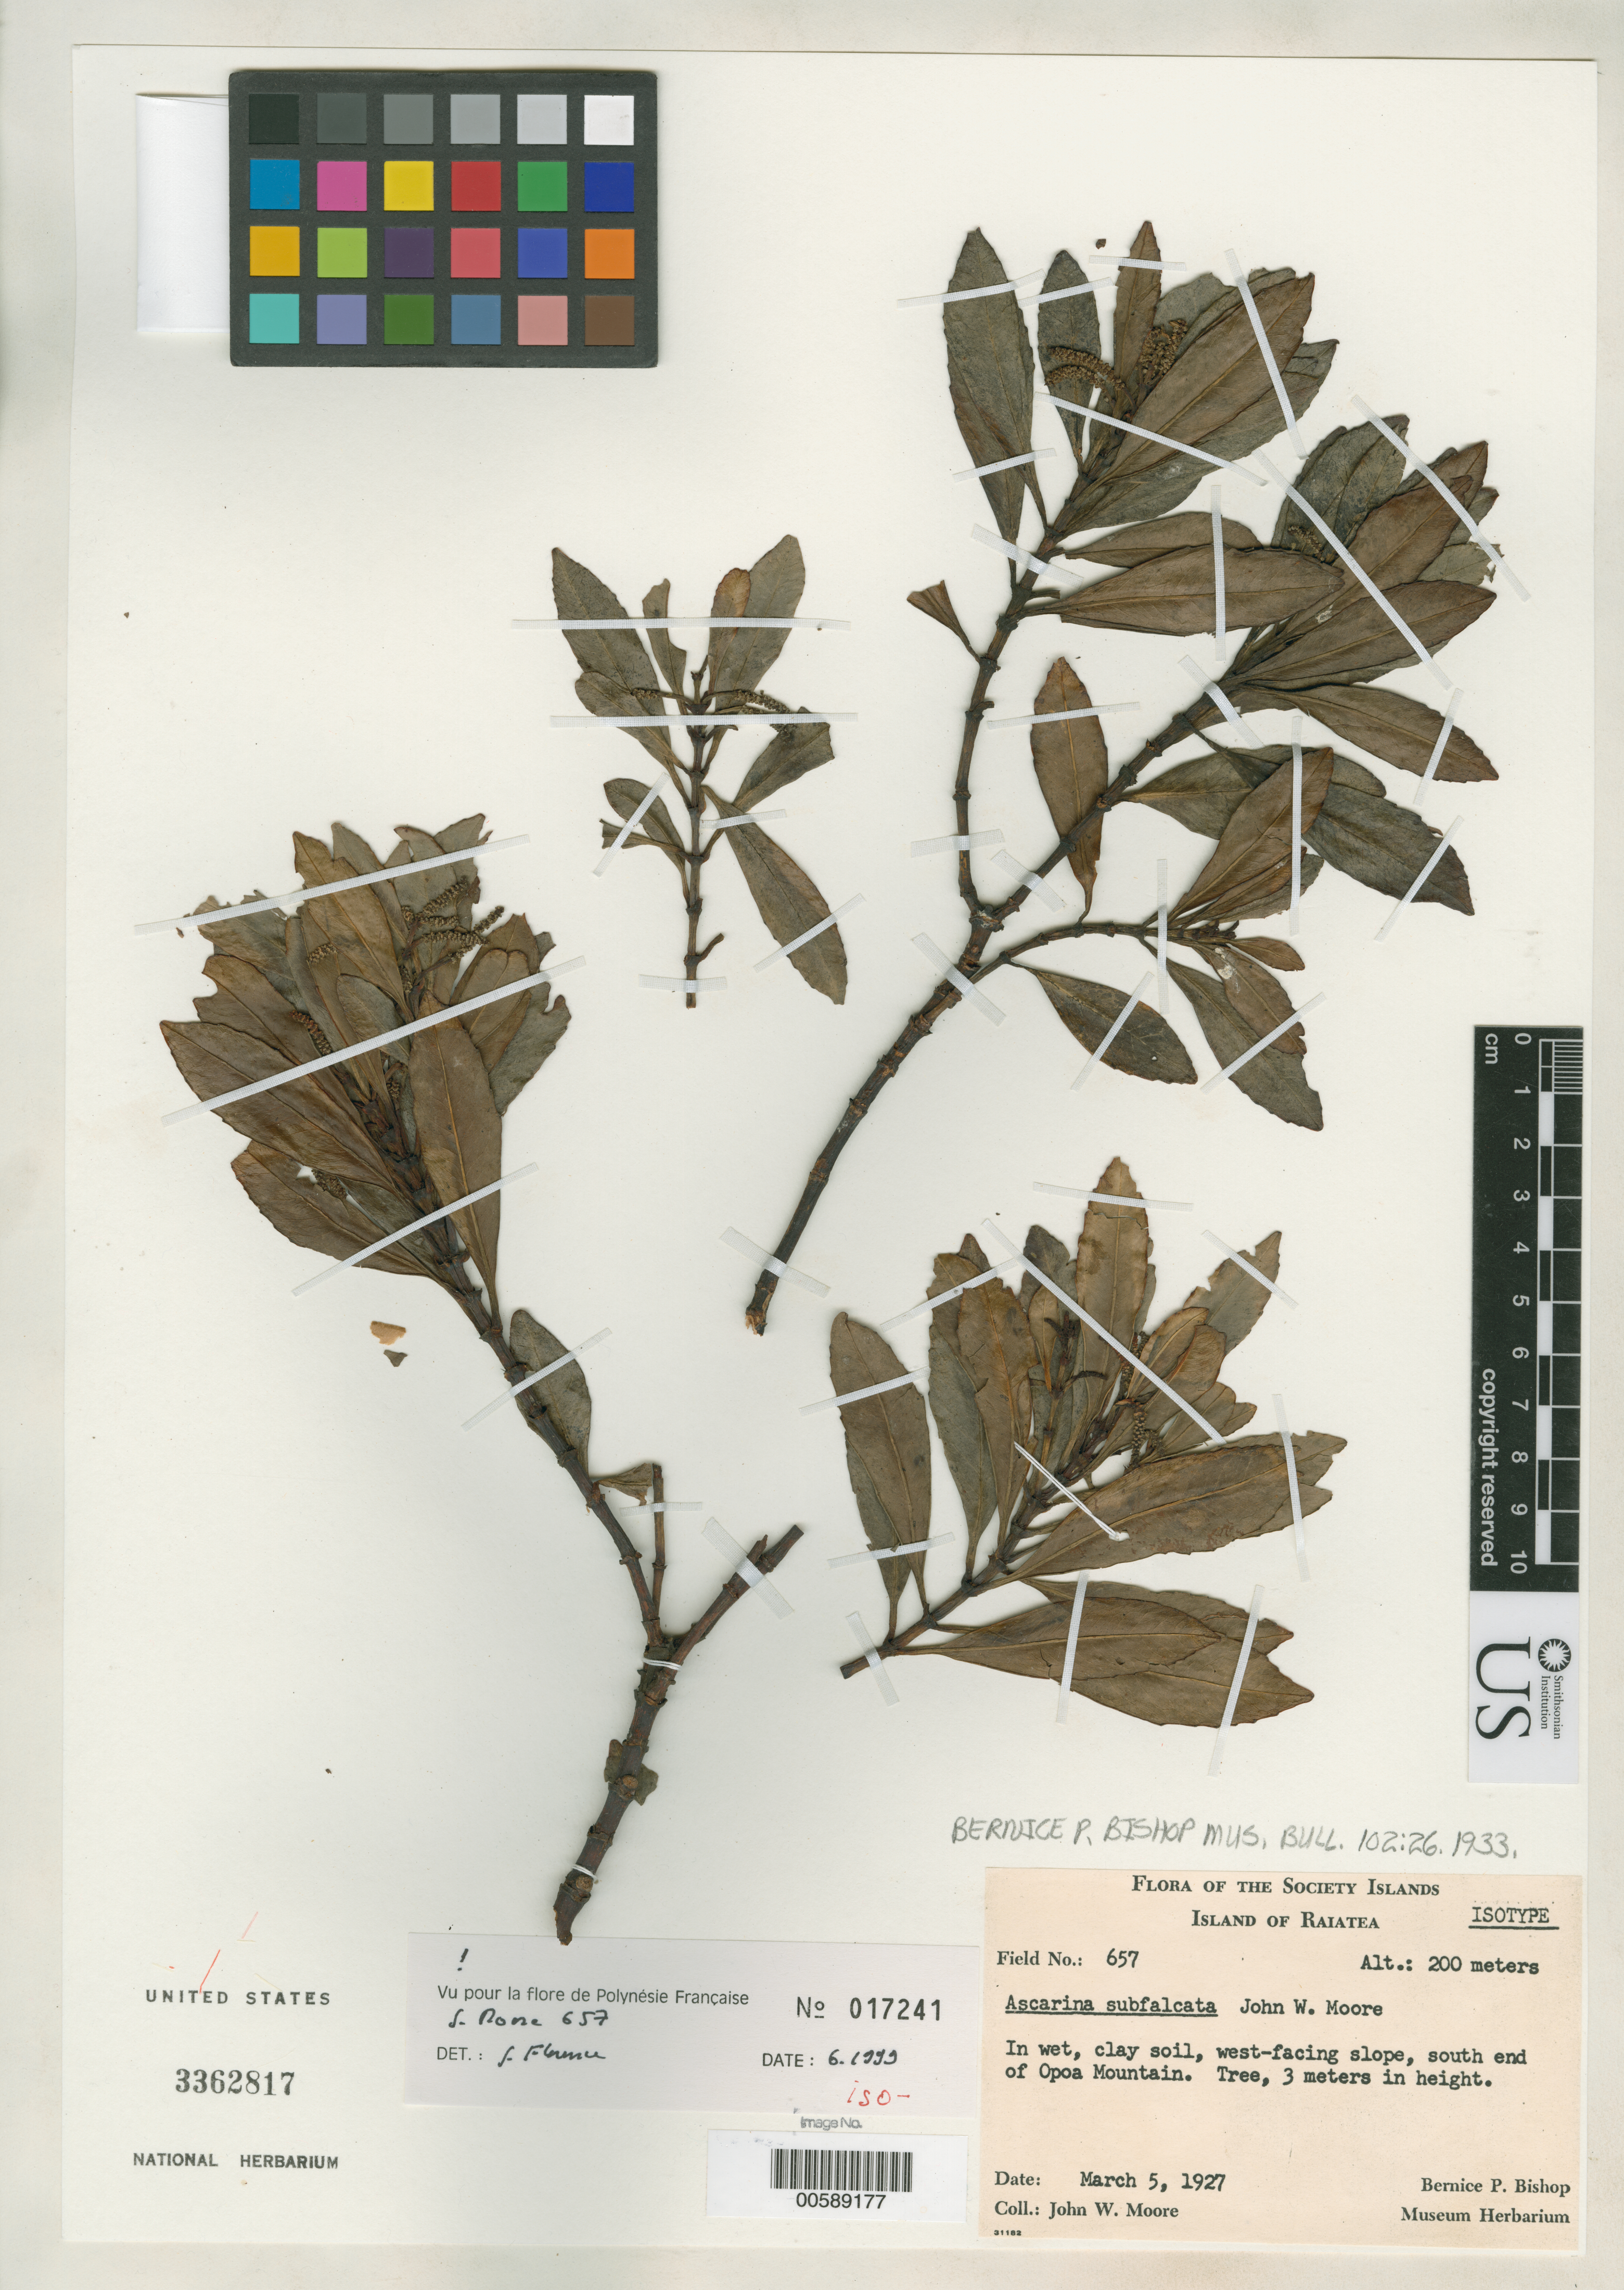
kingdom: Plantae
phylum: Tracheophyta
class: Magnoliopsida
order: Chloranthales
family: Chloranthaceae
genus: Ascarina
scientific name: Ascarina subfalcata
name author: J.W. Moore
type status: Isotype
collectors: J. W. Moore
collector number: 657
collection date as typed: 05 Mar 1927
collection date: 1927-03-05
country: French Polynesia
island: Raiatea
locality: W facing slope, S end of Opoa Mountain. [Society Is.]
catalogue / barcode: US 3362817